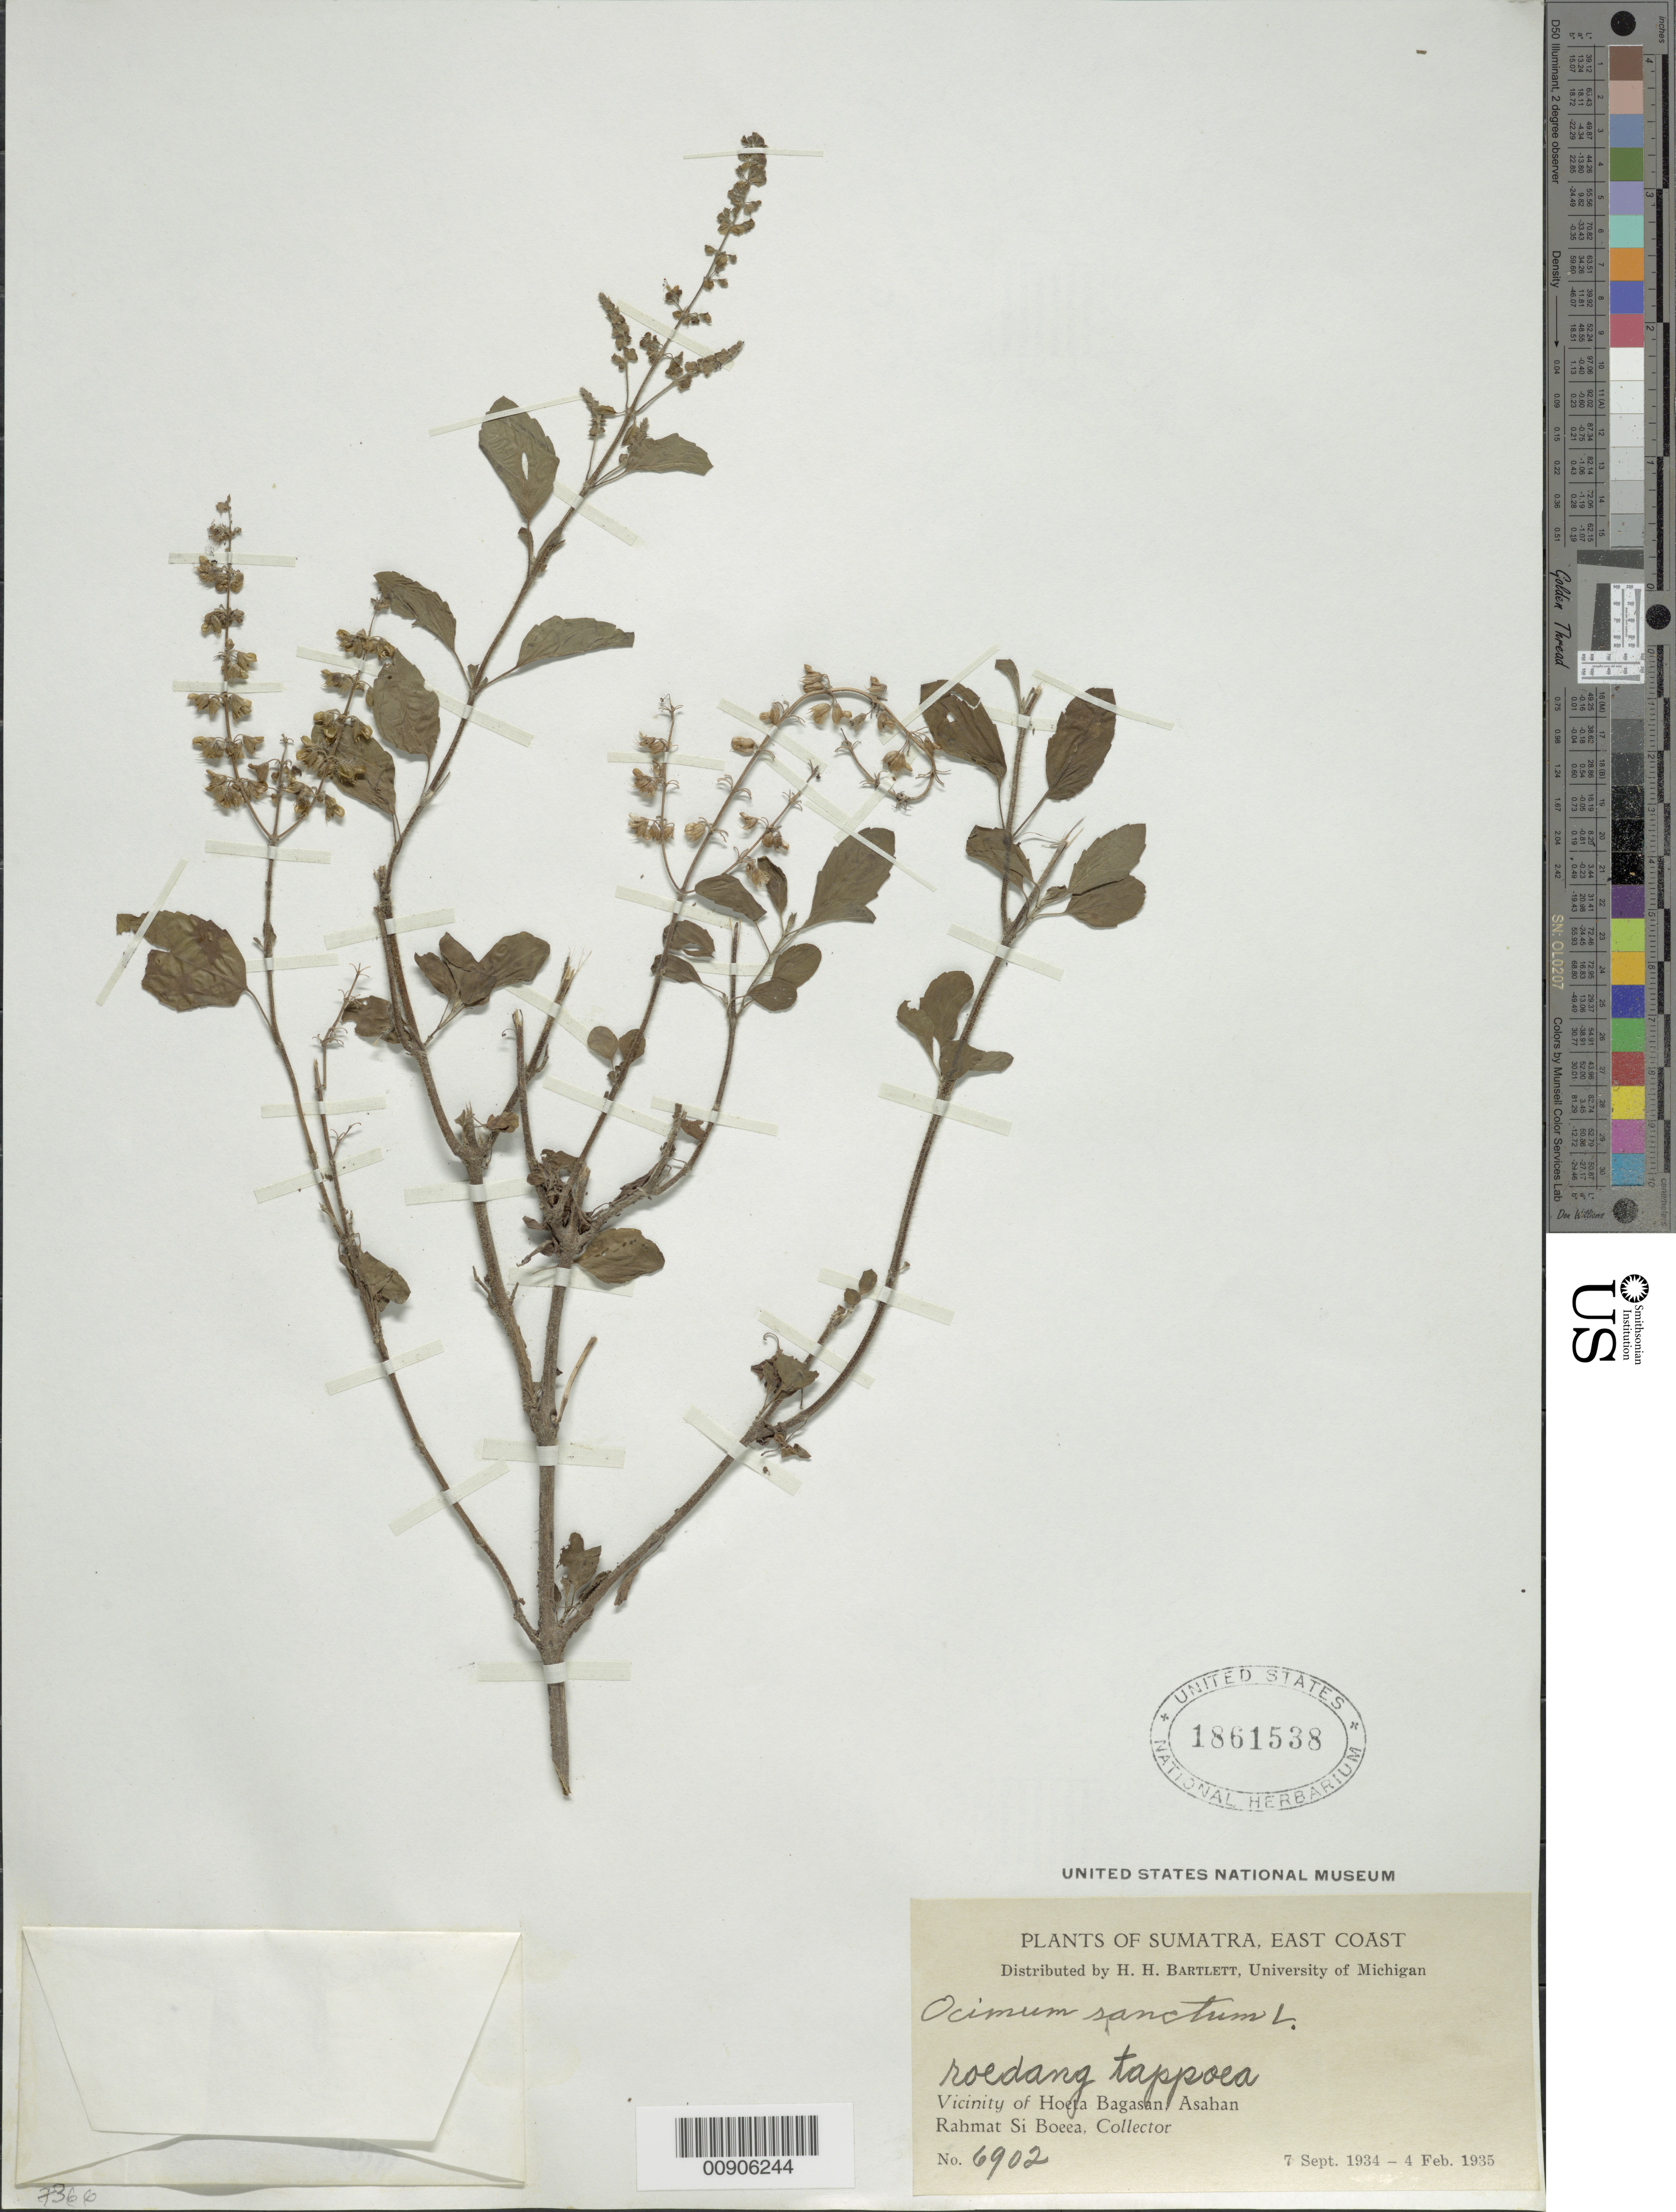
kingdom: Plantae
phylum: Tracheophyta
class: Magnoliopsida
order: Lamiales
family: Lamiaceae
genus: Ocimum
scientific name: Ocimum tenuiflorum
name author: L.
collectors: Rahmat Si Boeea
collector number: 6902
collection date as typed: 07 Sep 1934 to 04 Feb 1935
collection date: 1934-09-07/1935-02-04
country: Indonesia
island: Sumatra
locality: vicinity of Hocta Bagasan, Asahan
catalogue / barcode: US 1861538